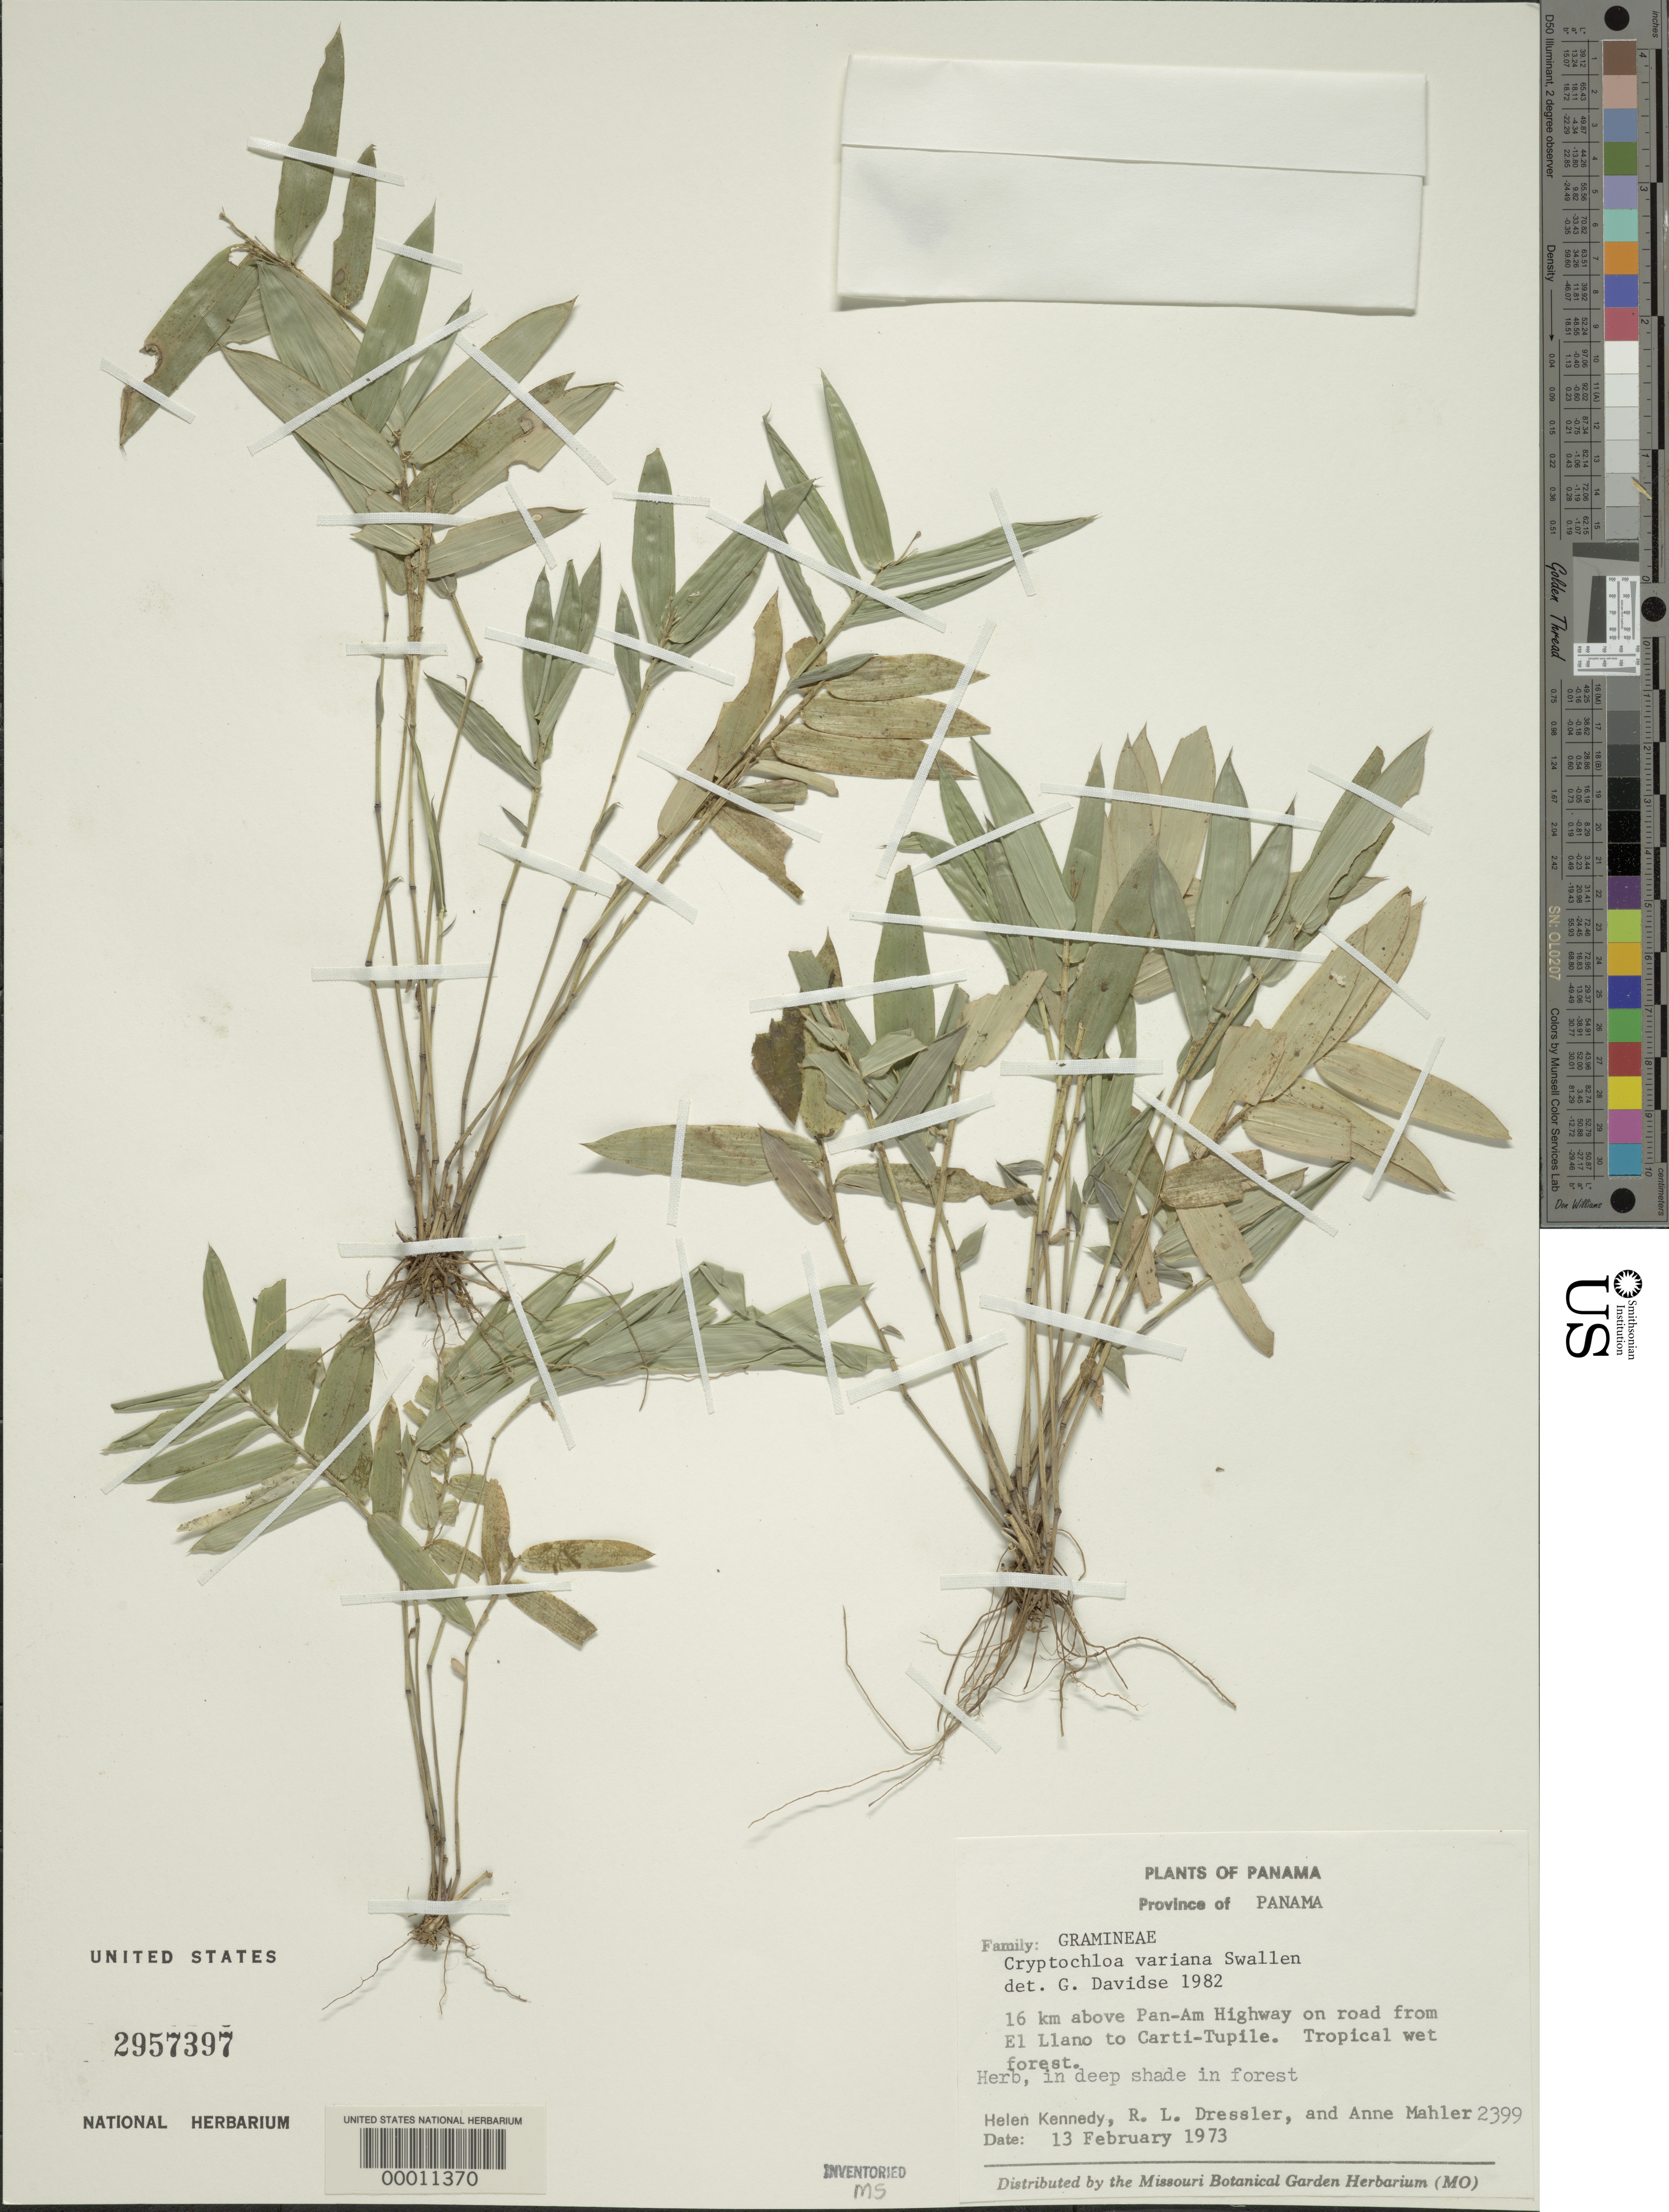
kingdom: Plantae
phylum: Tracheophyta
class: Liliopsida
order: Poales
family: Poaceae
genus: Cryptochloa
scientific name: Cryptochloa variana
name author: Swallen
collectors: H. Kennedy, R. Dressler & A. Mahler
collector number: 2399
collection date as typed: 13 Feb 1973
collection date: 1973-02-13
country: Panama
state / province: Panamá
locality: El Llano, Carti, Tupile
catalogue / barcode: US 2957397